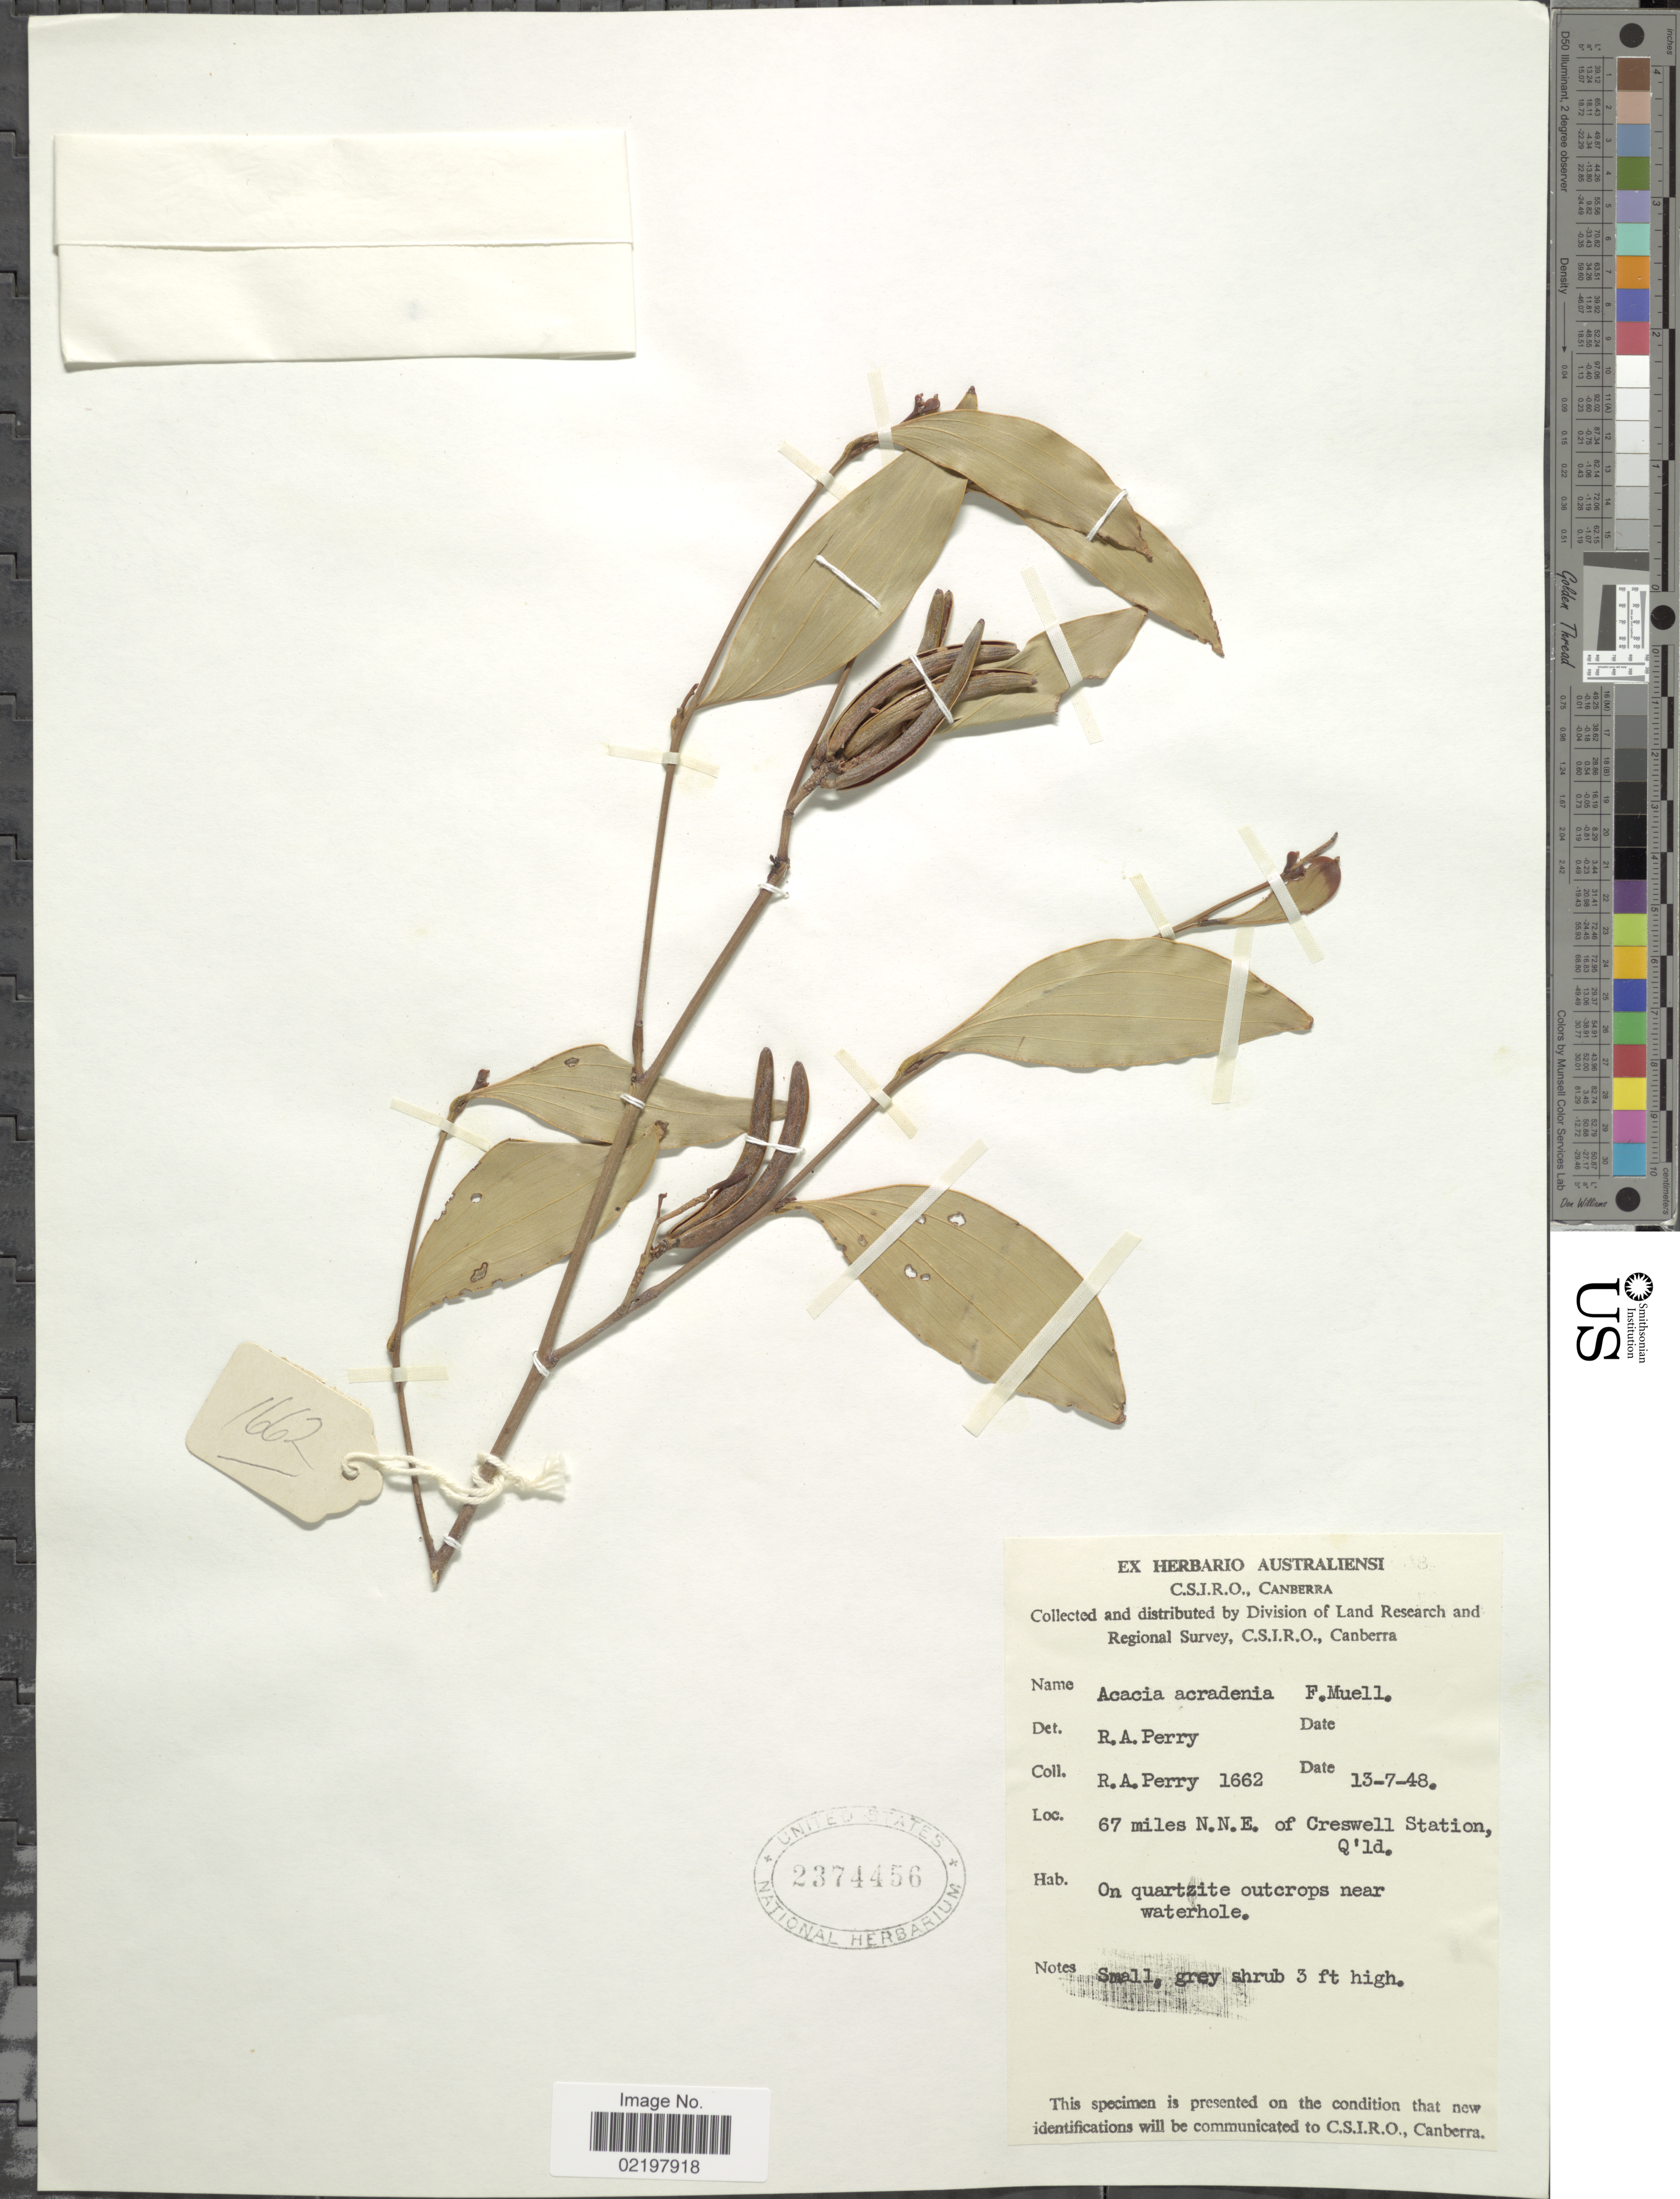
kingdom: Plantae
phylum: Tracheophyta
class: Magnoliopsida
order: Fabales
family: Fabaceae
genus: Acacia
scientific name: Acacia acradenia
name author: F. Muell.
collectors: Perry, R. A.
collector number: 1662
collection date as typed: Transcribed d/m/y: 13/7/48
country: Australia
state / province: Queensland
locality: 67 miles N.N.E. of Creswell Station, Q' ld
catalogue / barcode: US 2374456